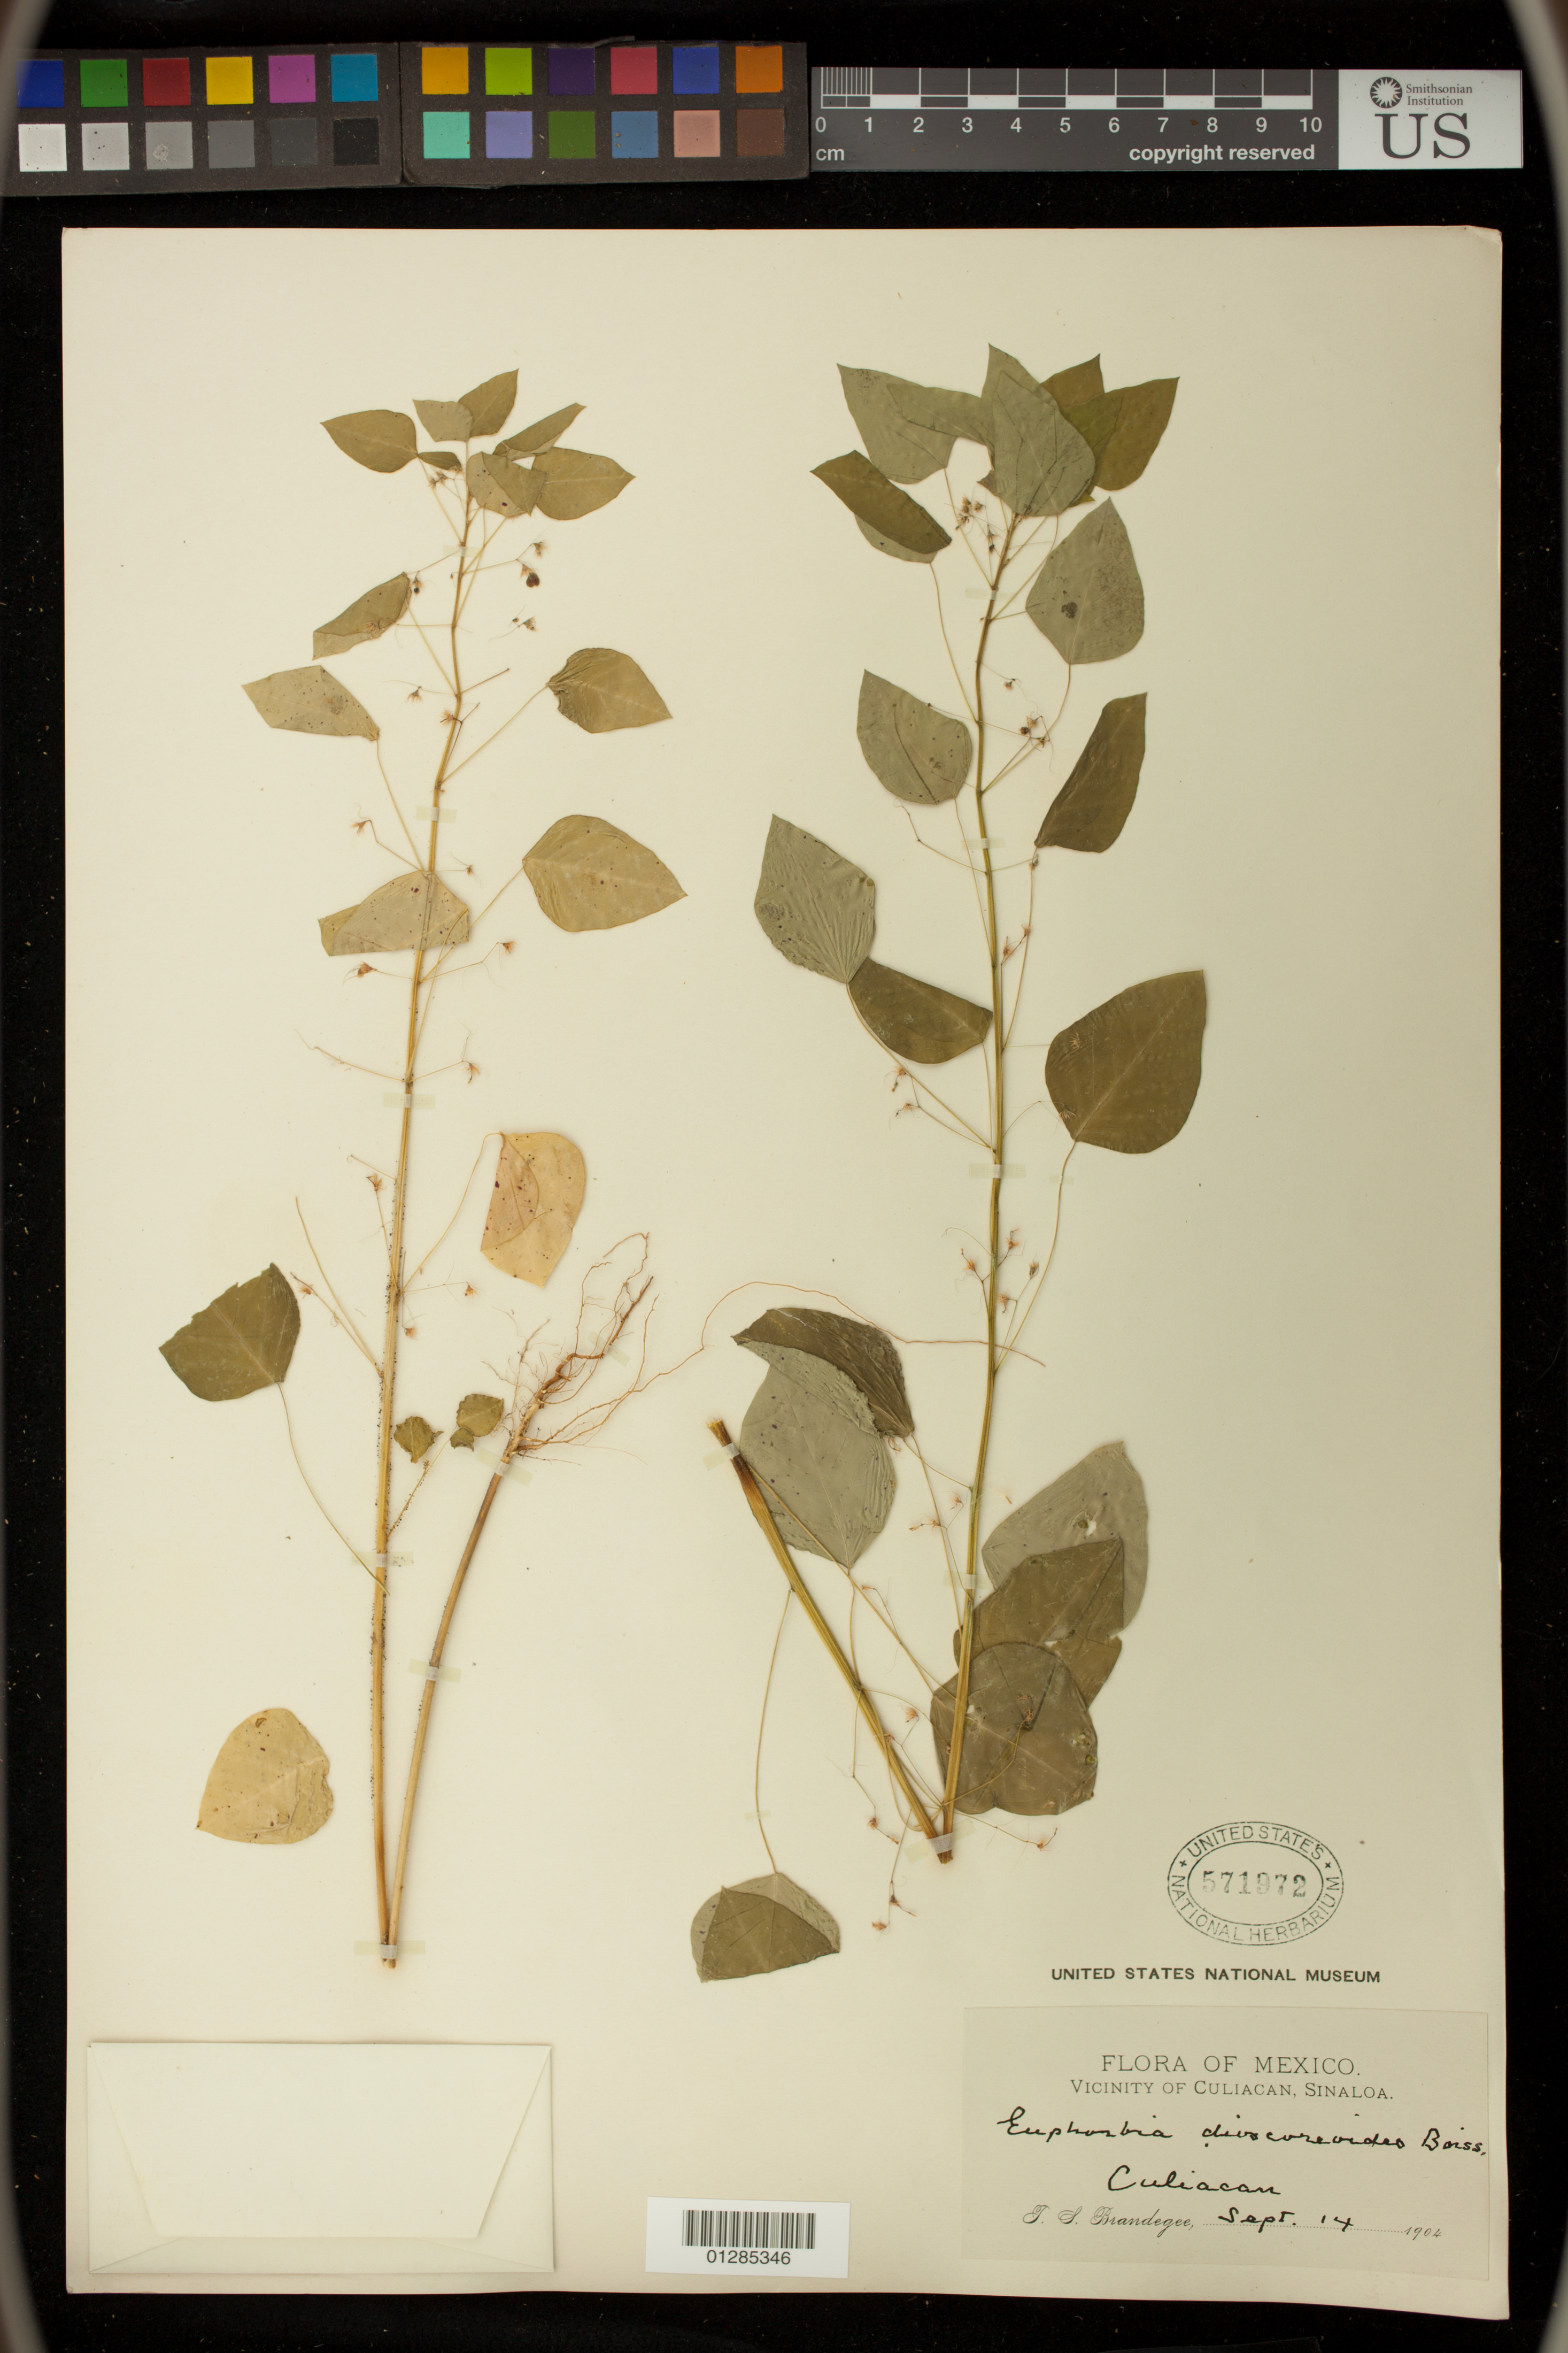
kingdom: Plantae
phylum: Tracheophyta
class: Magnoliopsida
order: Malpighiales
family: Euphorbiaceae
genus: Euphorbia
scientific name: Euphorbia dioscoreoides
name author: Boiss.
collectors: F. S. Brandegee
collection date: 1904-09-14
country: Mexico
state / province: Sinaloa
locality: Culiacan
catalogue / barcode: US 571972